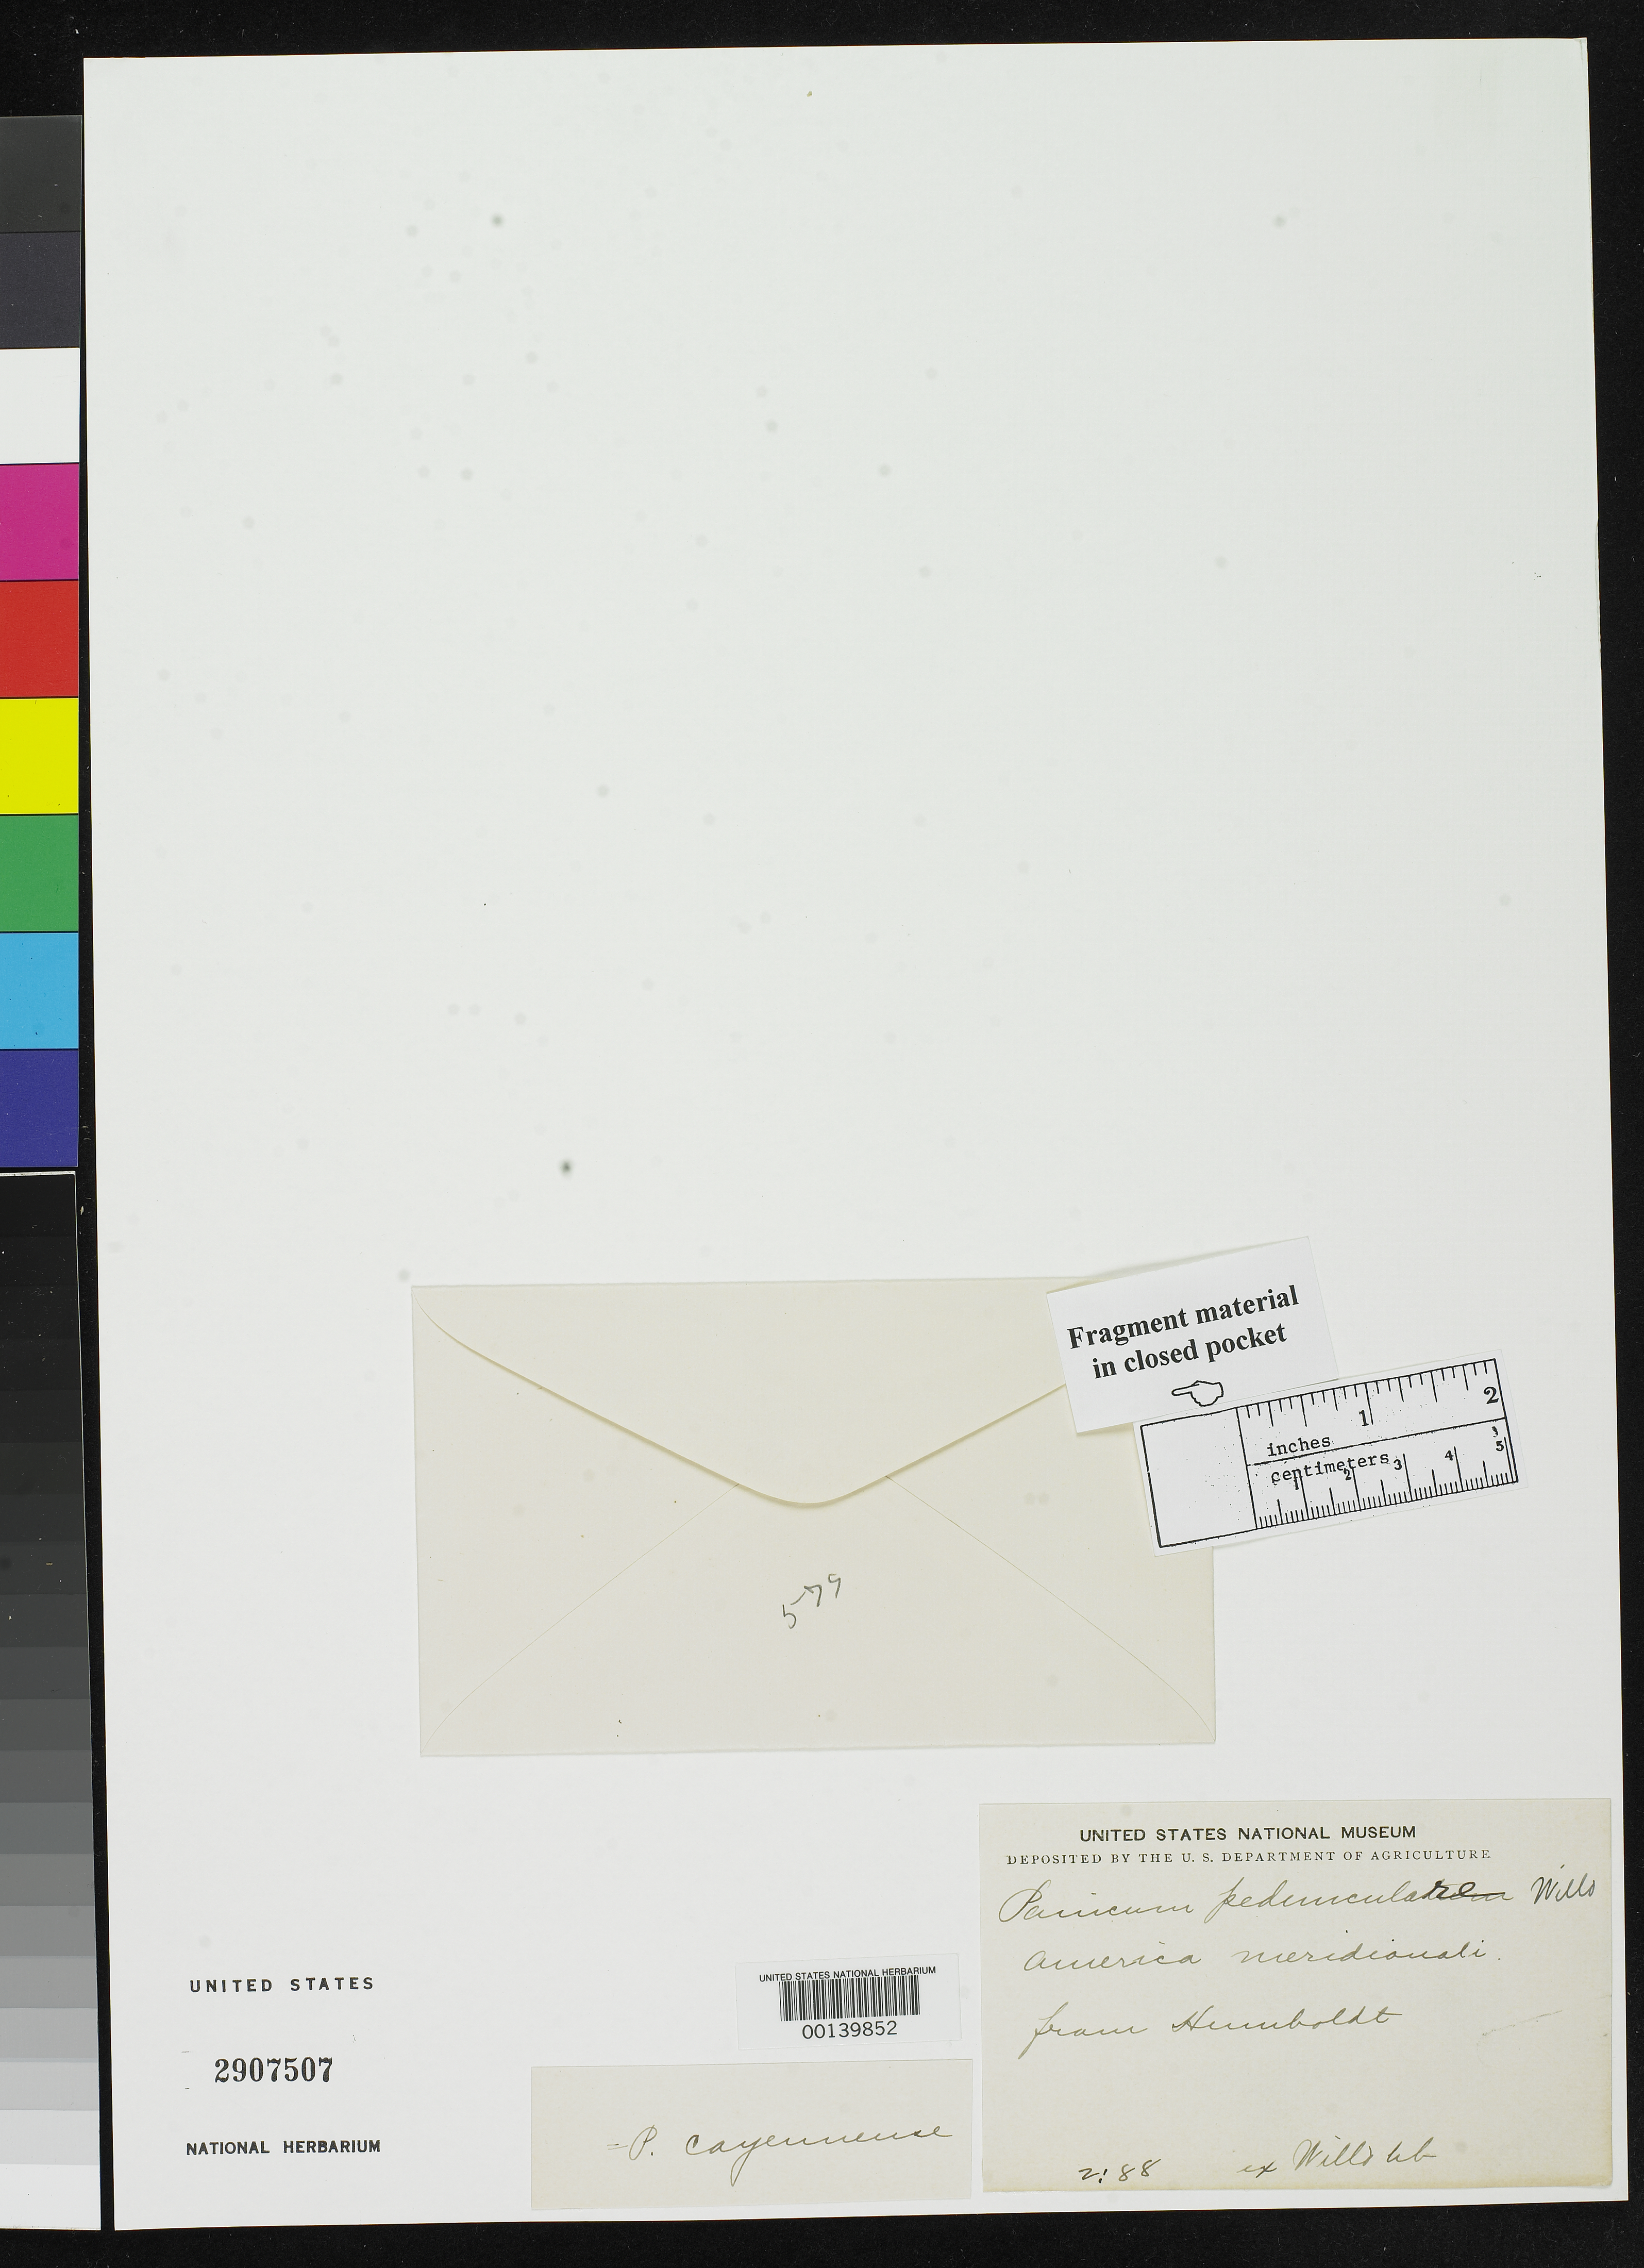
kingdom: Plantae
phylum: Tracheophyta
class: Liliopsida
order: Poales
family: Poaceae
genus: Panicum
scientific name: Panicum pedunculare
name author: Willd. ex Steud.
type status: Type Fragment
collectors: F. W. Humboldt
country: Brazil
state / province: Minas Gerais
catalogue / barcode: US 2907507